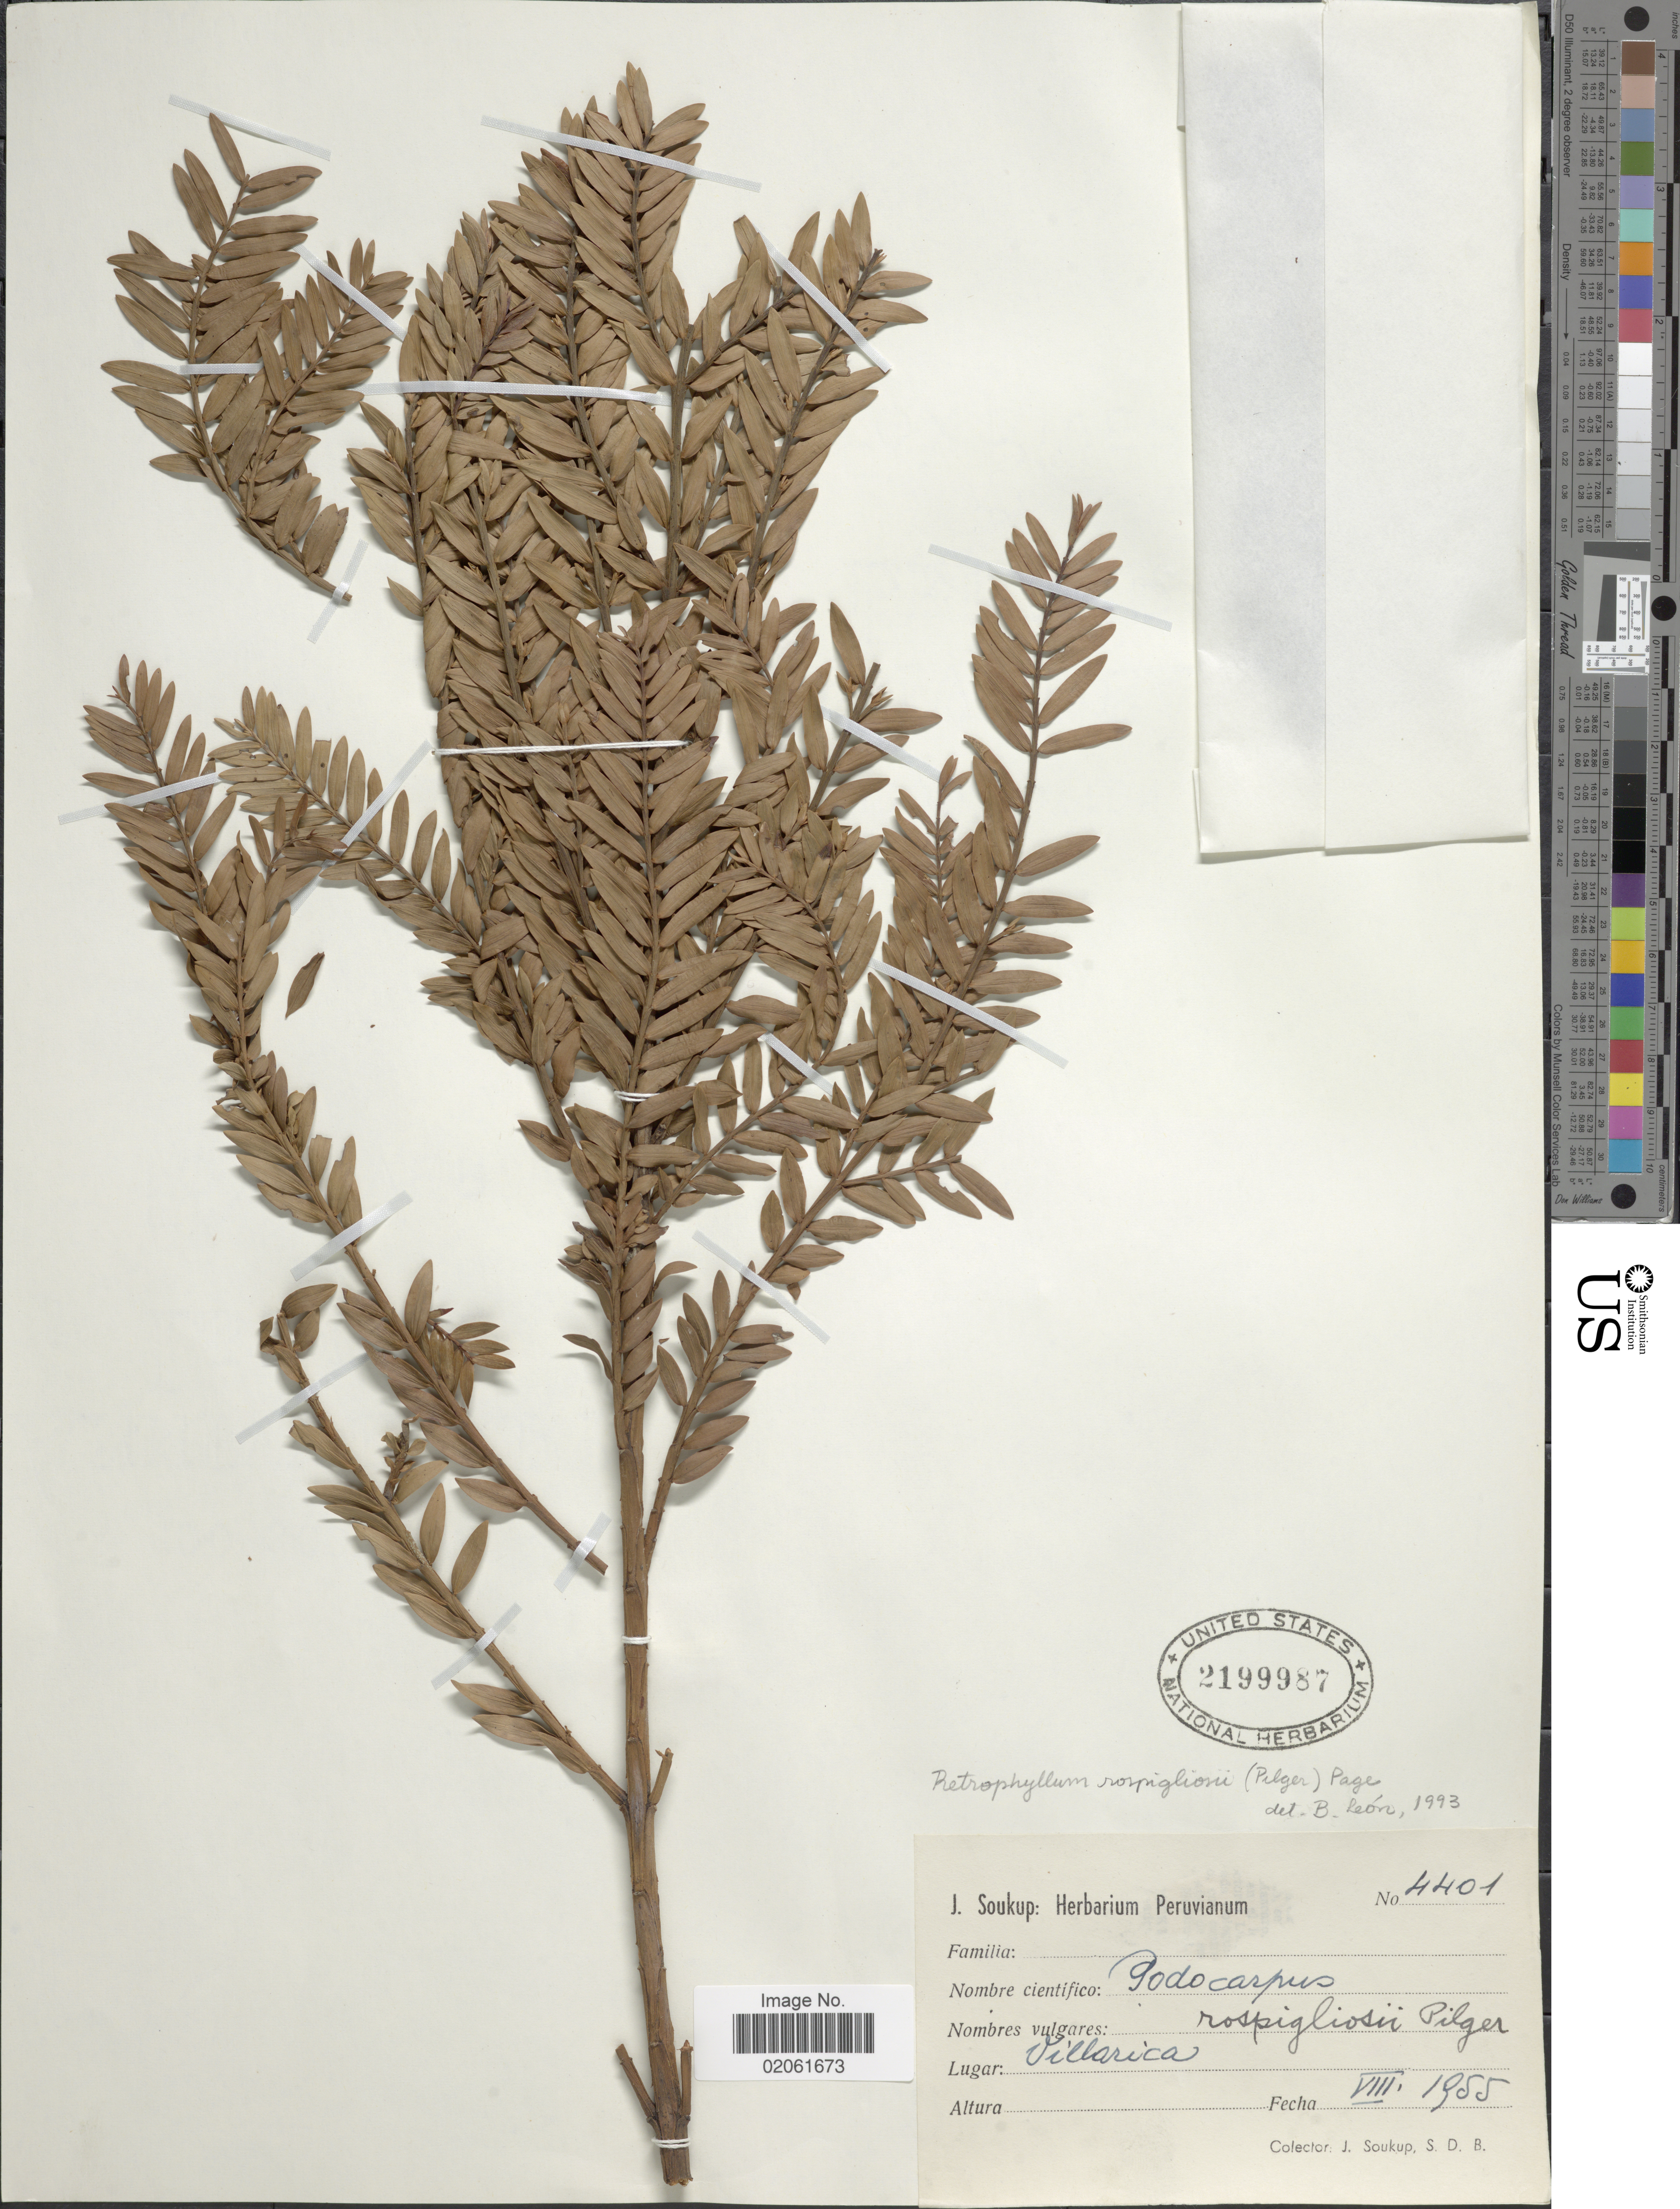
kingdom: Plantae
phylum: Tracheophyta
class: Pinopsida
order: Pinales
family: Podocarpaceae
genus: Podocarpus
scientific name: Podocarpus rospigliosii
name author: Pilg.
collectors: J. Soukup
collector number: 4401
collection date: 1955-08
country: Peru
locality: Villarica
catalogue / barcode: US 2199987